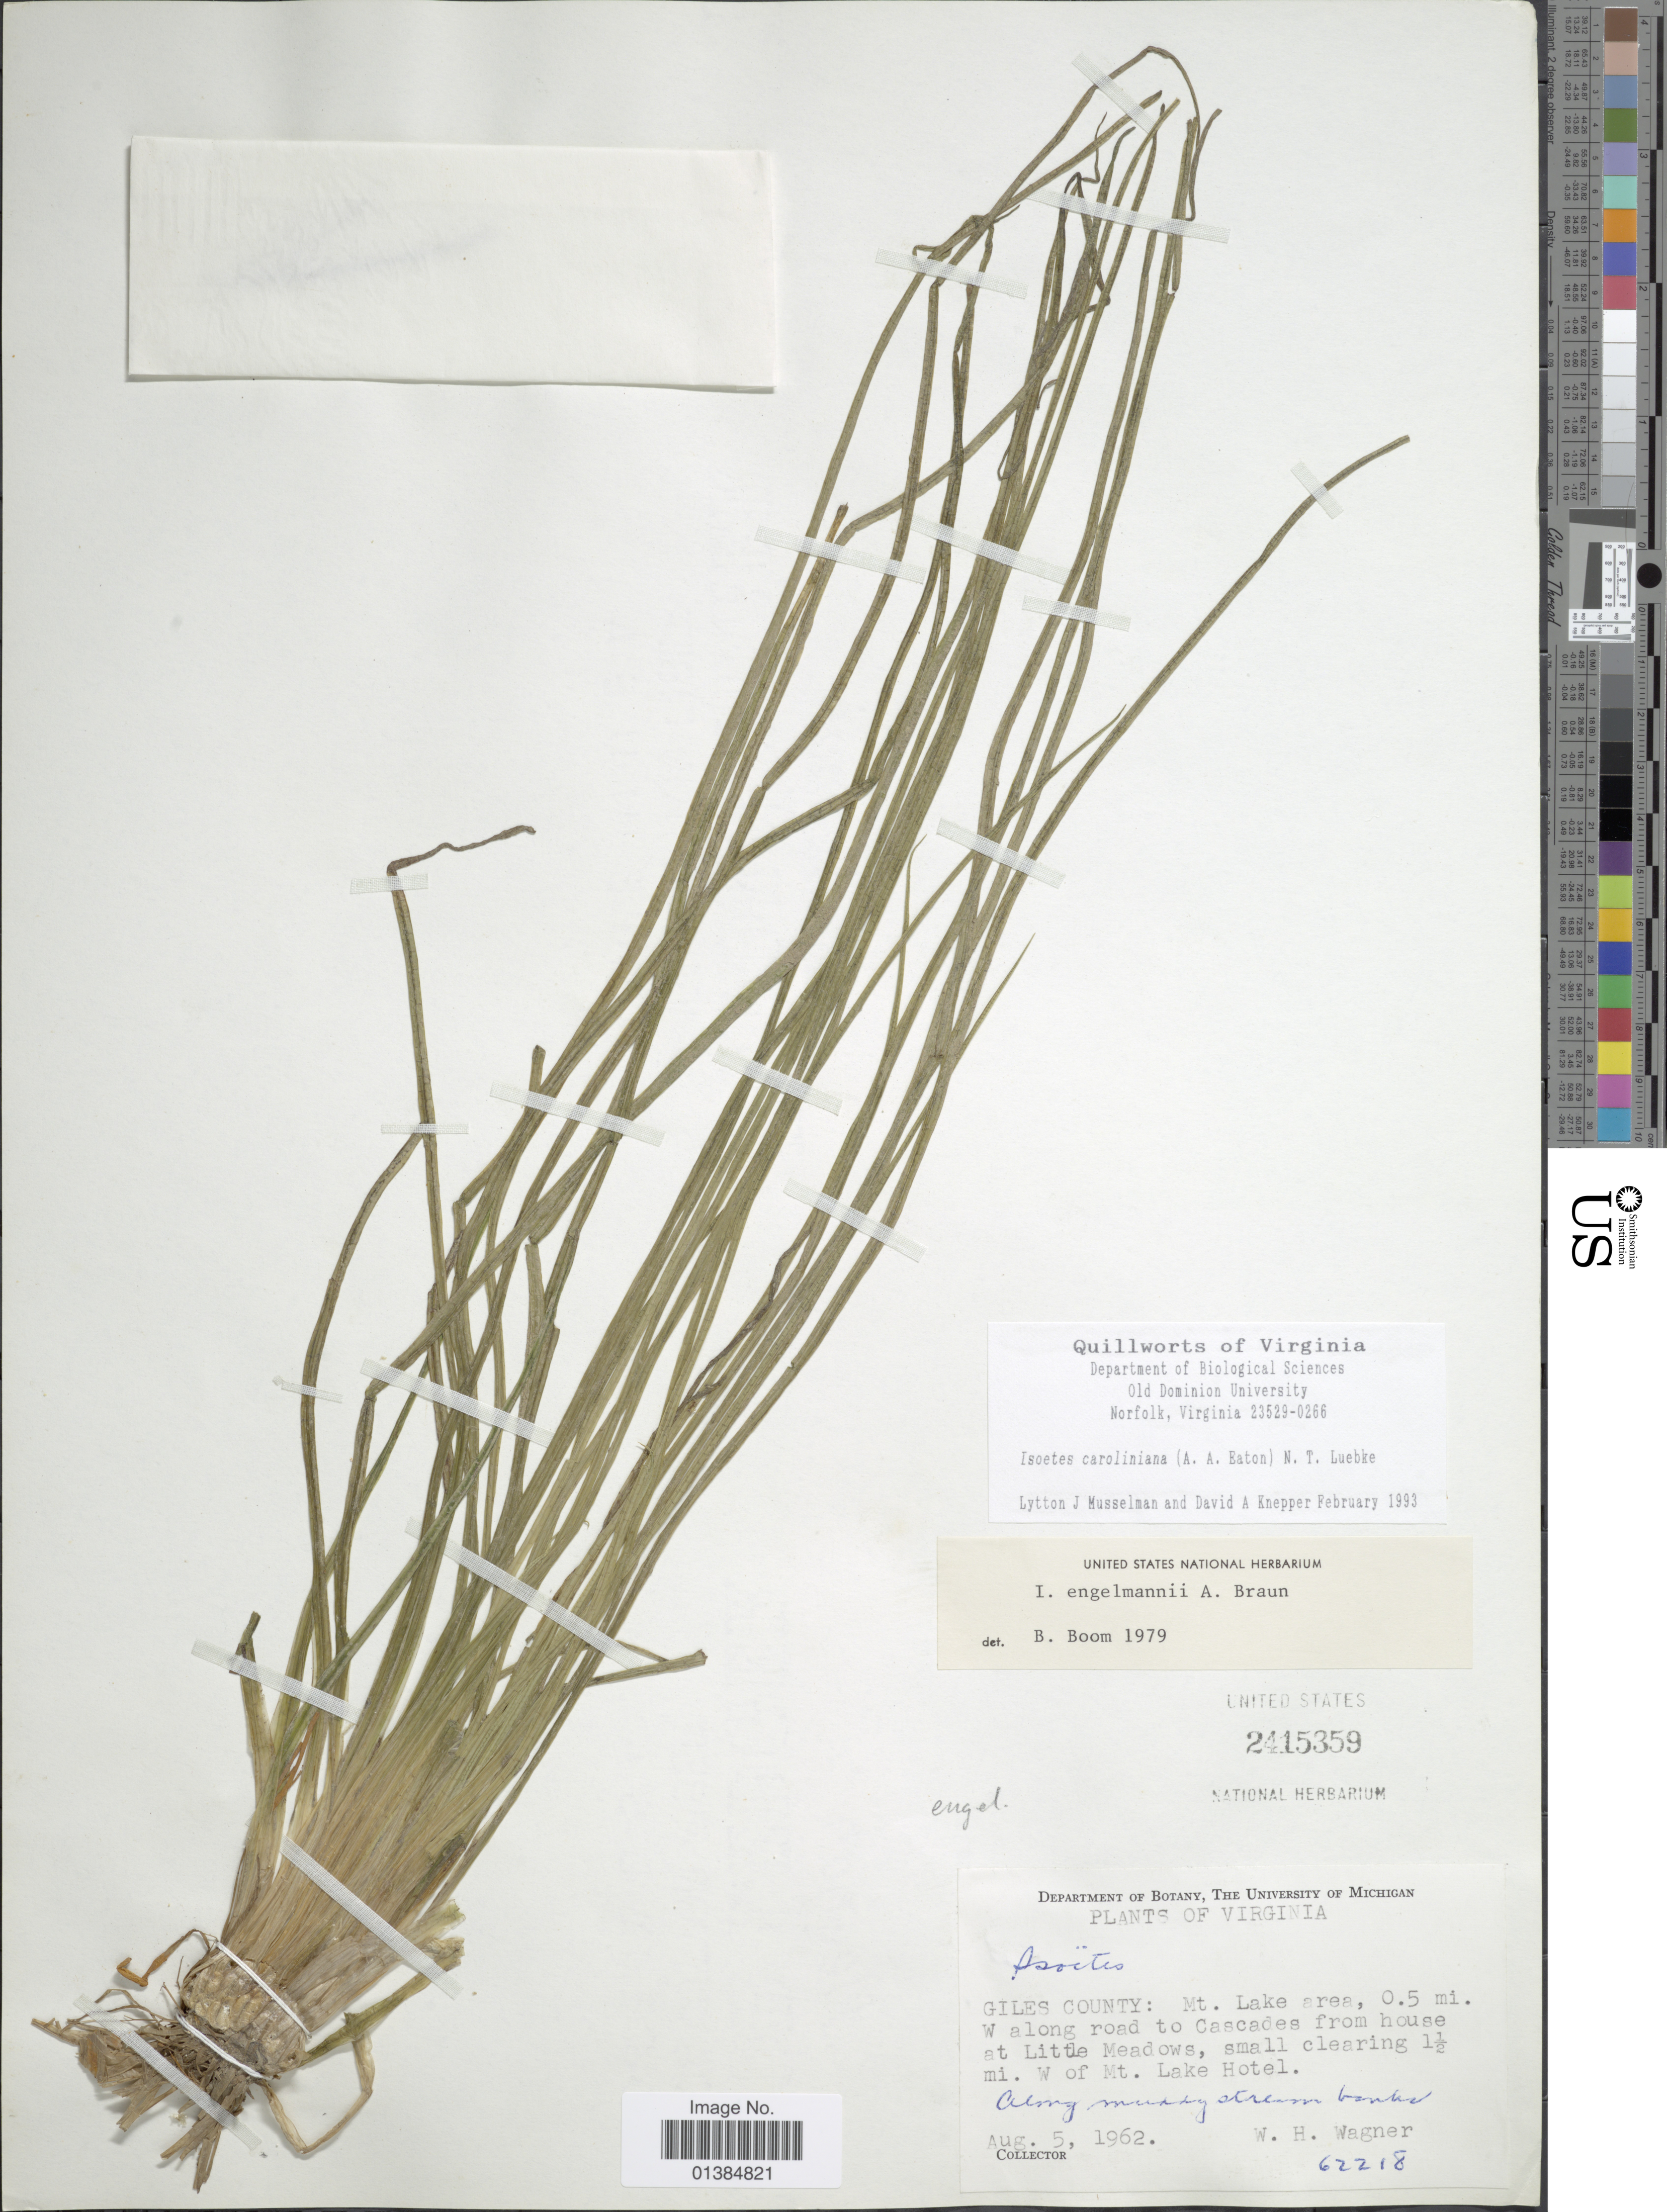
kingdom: Plantae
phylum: Tracheophyta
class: Lycopodiopsida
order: Isoetales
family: Isoetaceae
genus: Isoetes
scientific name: Isoetes valida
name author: (Engelm.) Clute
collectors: W. H. Wagner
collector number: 62218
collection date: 1962-08-05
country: United States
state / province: Virginia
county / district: Giles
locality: Mt. Lake area, 0.5 mi. W along road to Cascades from house at Little Meadows, small clearing 1½ mi. W of Mt. Lake Hotel.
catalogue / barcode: US 2415359